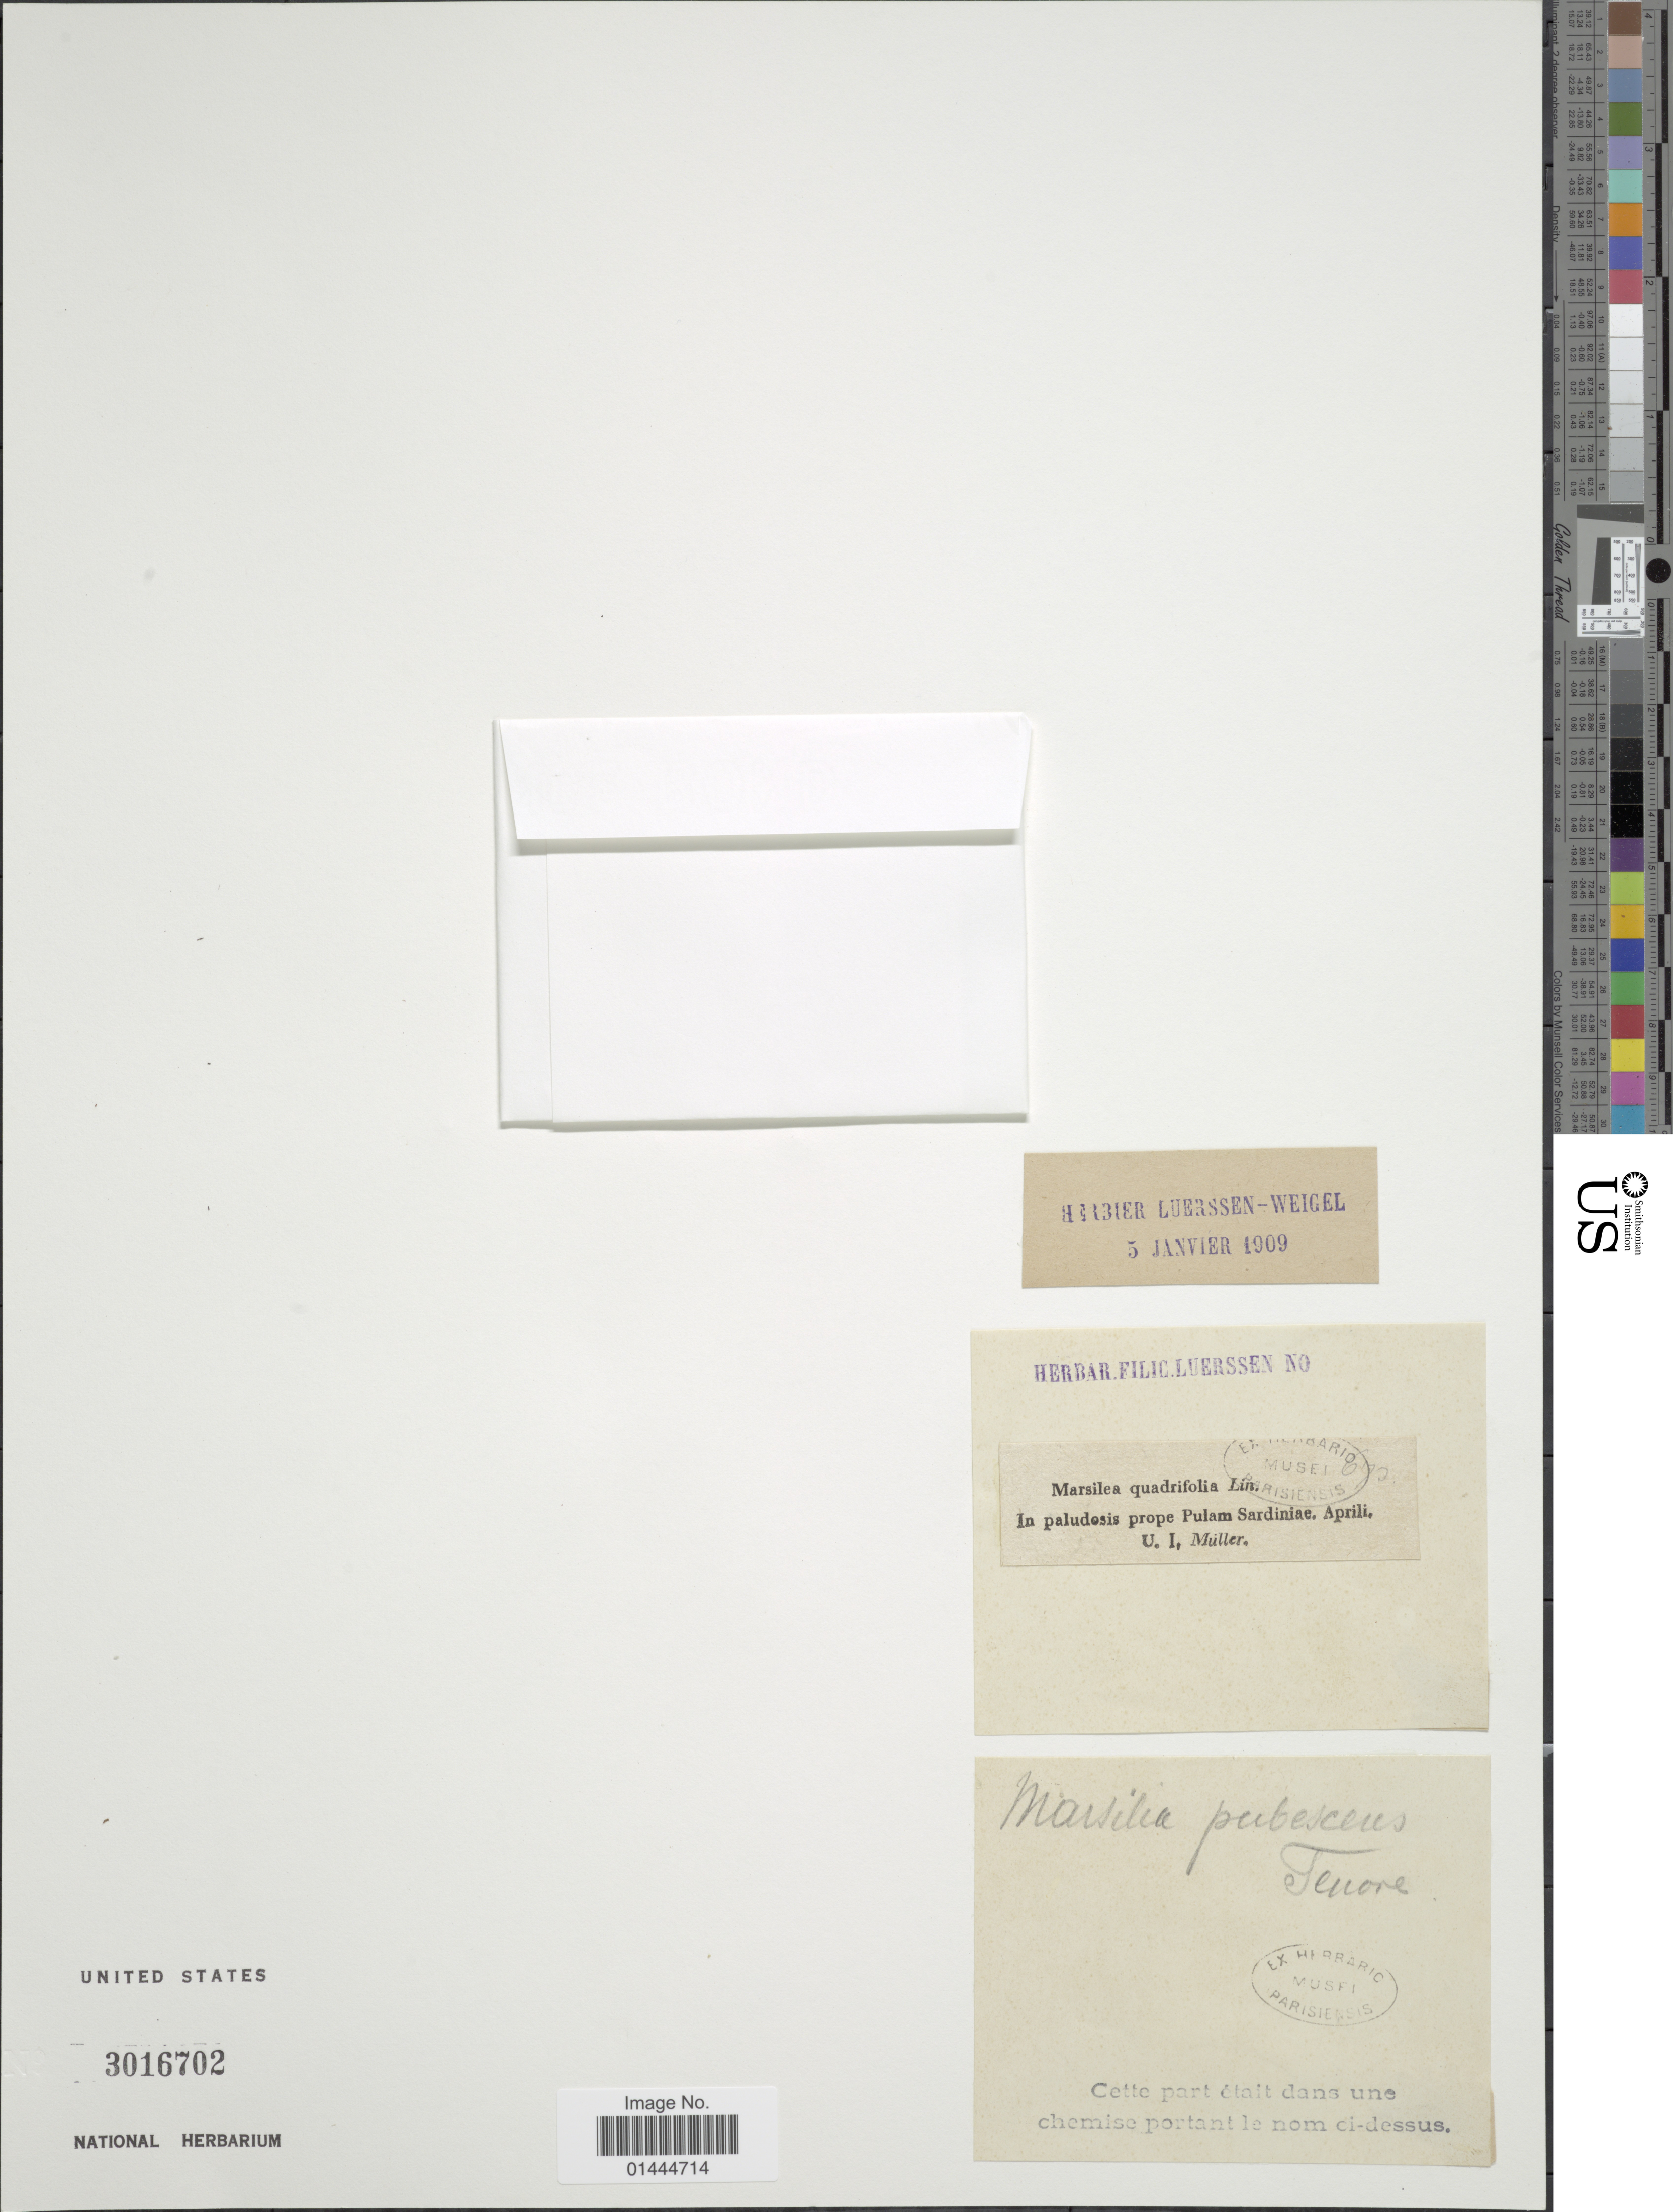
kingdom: Plantae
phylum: Tracheophyta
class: Polypodiopsida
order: Salviniales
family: Marsileaceae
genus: Marsilea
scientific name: Marsilea quadrifolia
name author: L.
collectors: U. I. Muller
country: Italy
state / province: Sardegna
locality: In paludosis prope Pulam Sardiniae. Sardegna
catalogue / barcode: US 3016702